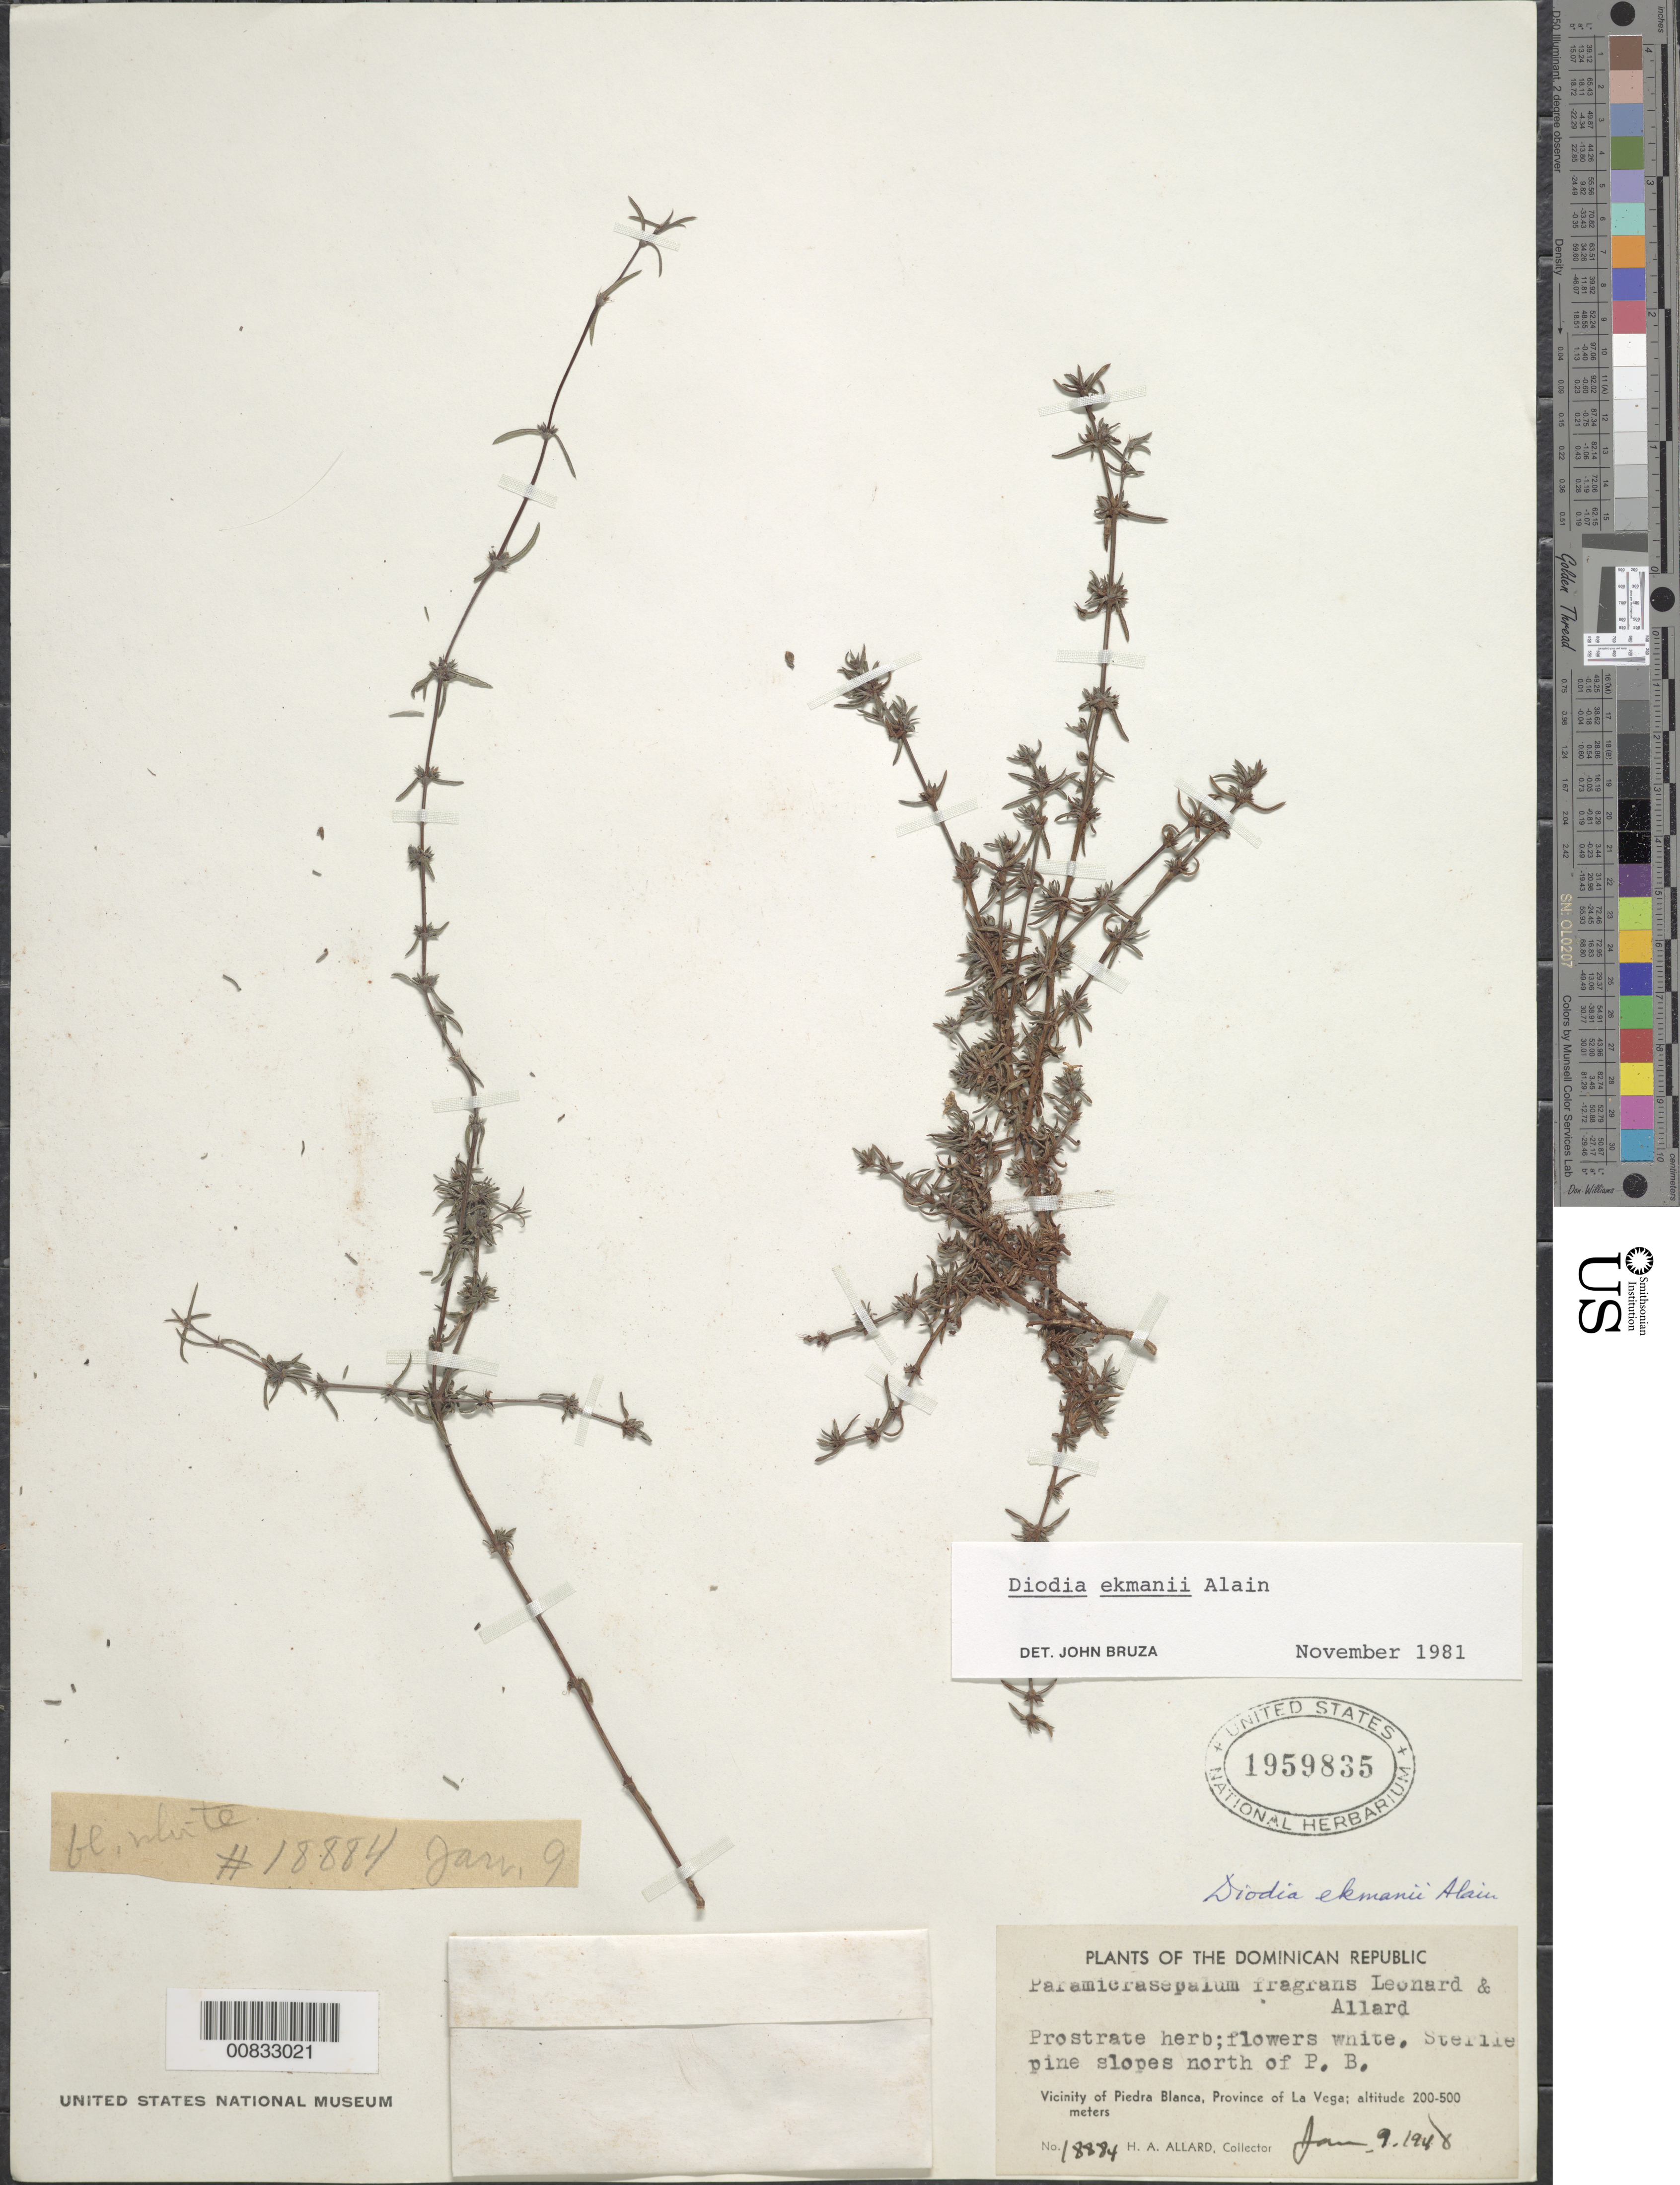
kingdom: Plantae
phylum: Tracheophyta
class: Magnoliopsida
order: Gentianales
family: Rubiaceae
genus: Diodia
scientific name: Diodia ekmanii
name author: Alain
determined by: Bruza, J.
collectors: H. A. Allard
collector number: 18884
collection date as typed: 09 Jan 1948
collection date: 1948-01-09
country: Dominican Republic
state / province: La Altagracia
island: Hispaniola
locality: Vicinity of Piedra Blanca, N of town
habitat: Steep pine slopes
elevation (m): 200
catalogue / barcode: US 1959835